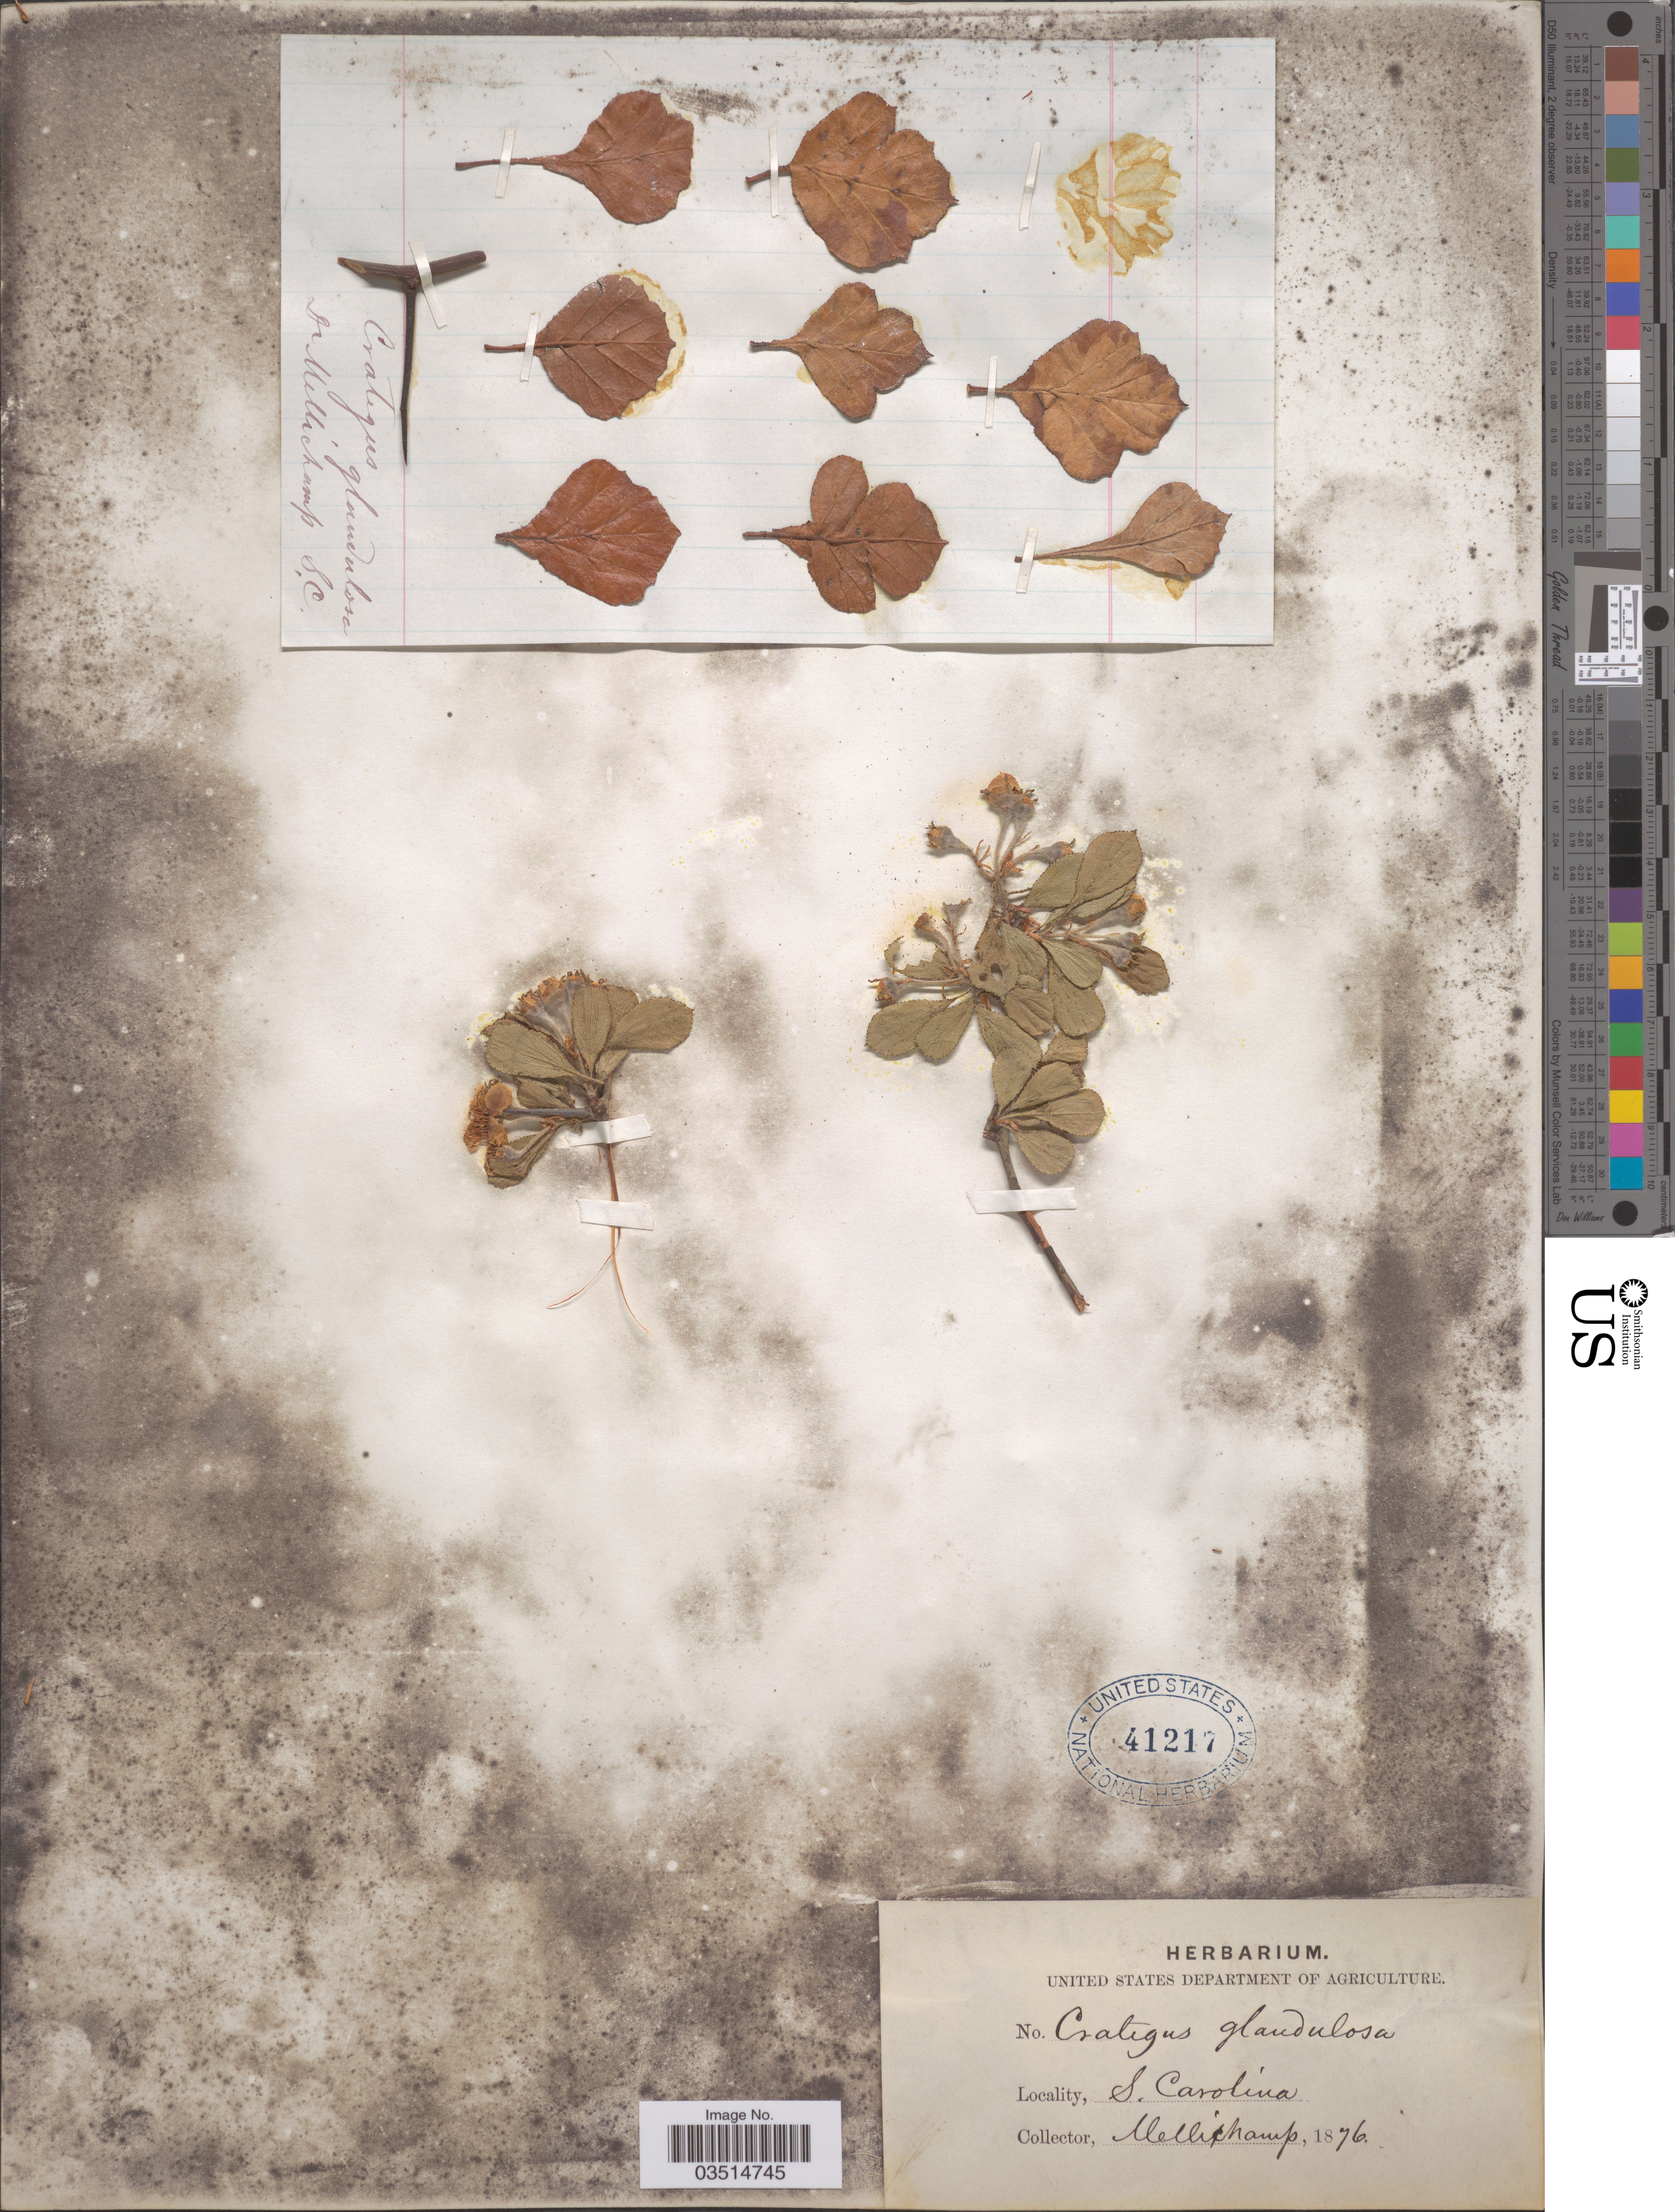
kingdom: Plantae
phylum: Tracheophyta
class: Magnoliopsida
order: Rosales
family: Rosaceae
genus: Crataegus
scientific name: Crataegus elliptica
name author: Elliott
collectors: -. Mellichamp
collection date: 1876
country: United States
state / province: South Carolina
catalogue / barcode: US 41217